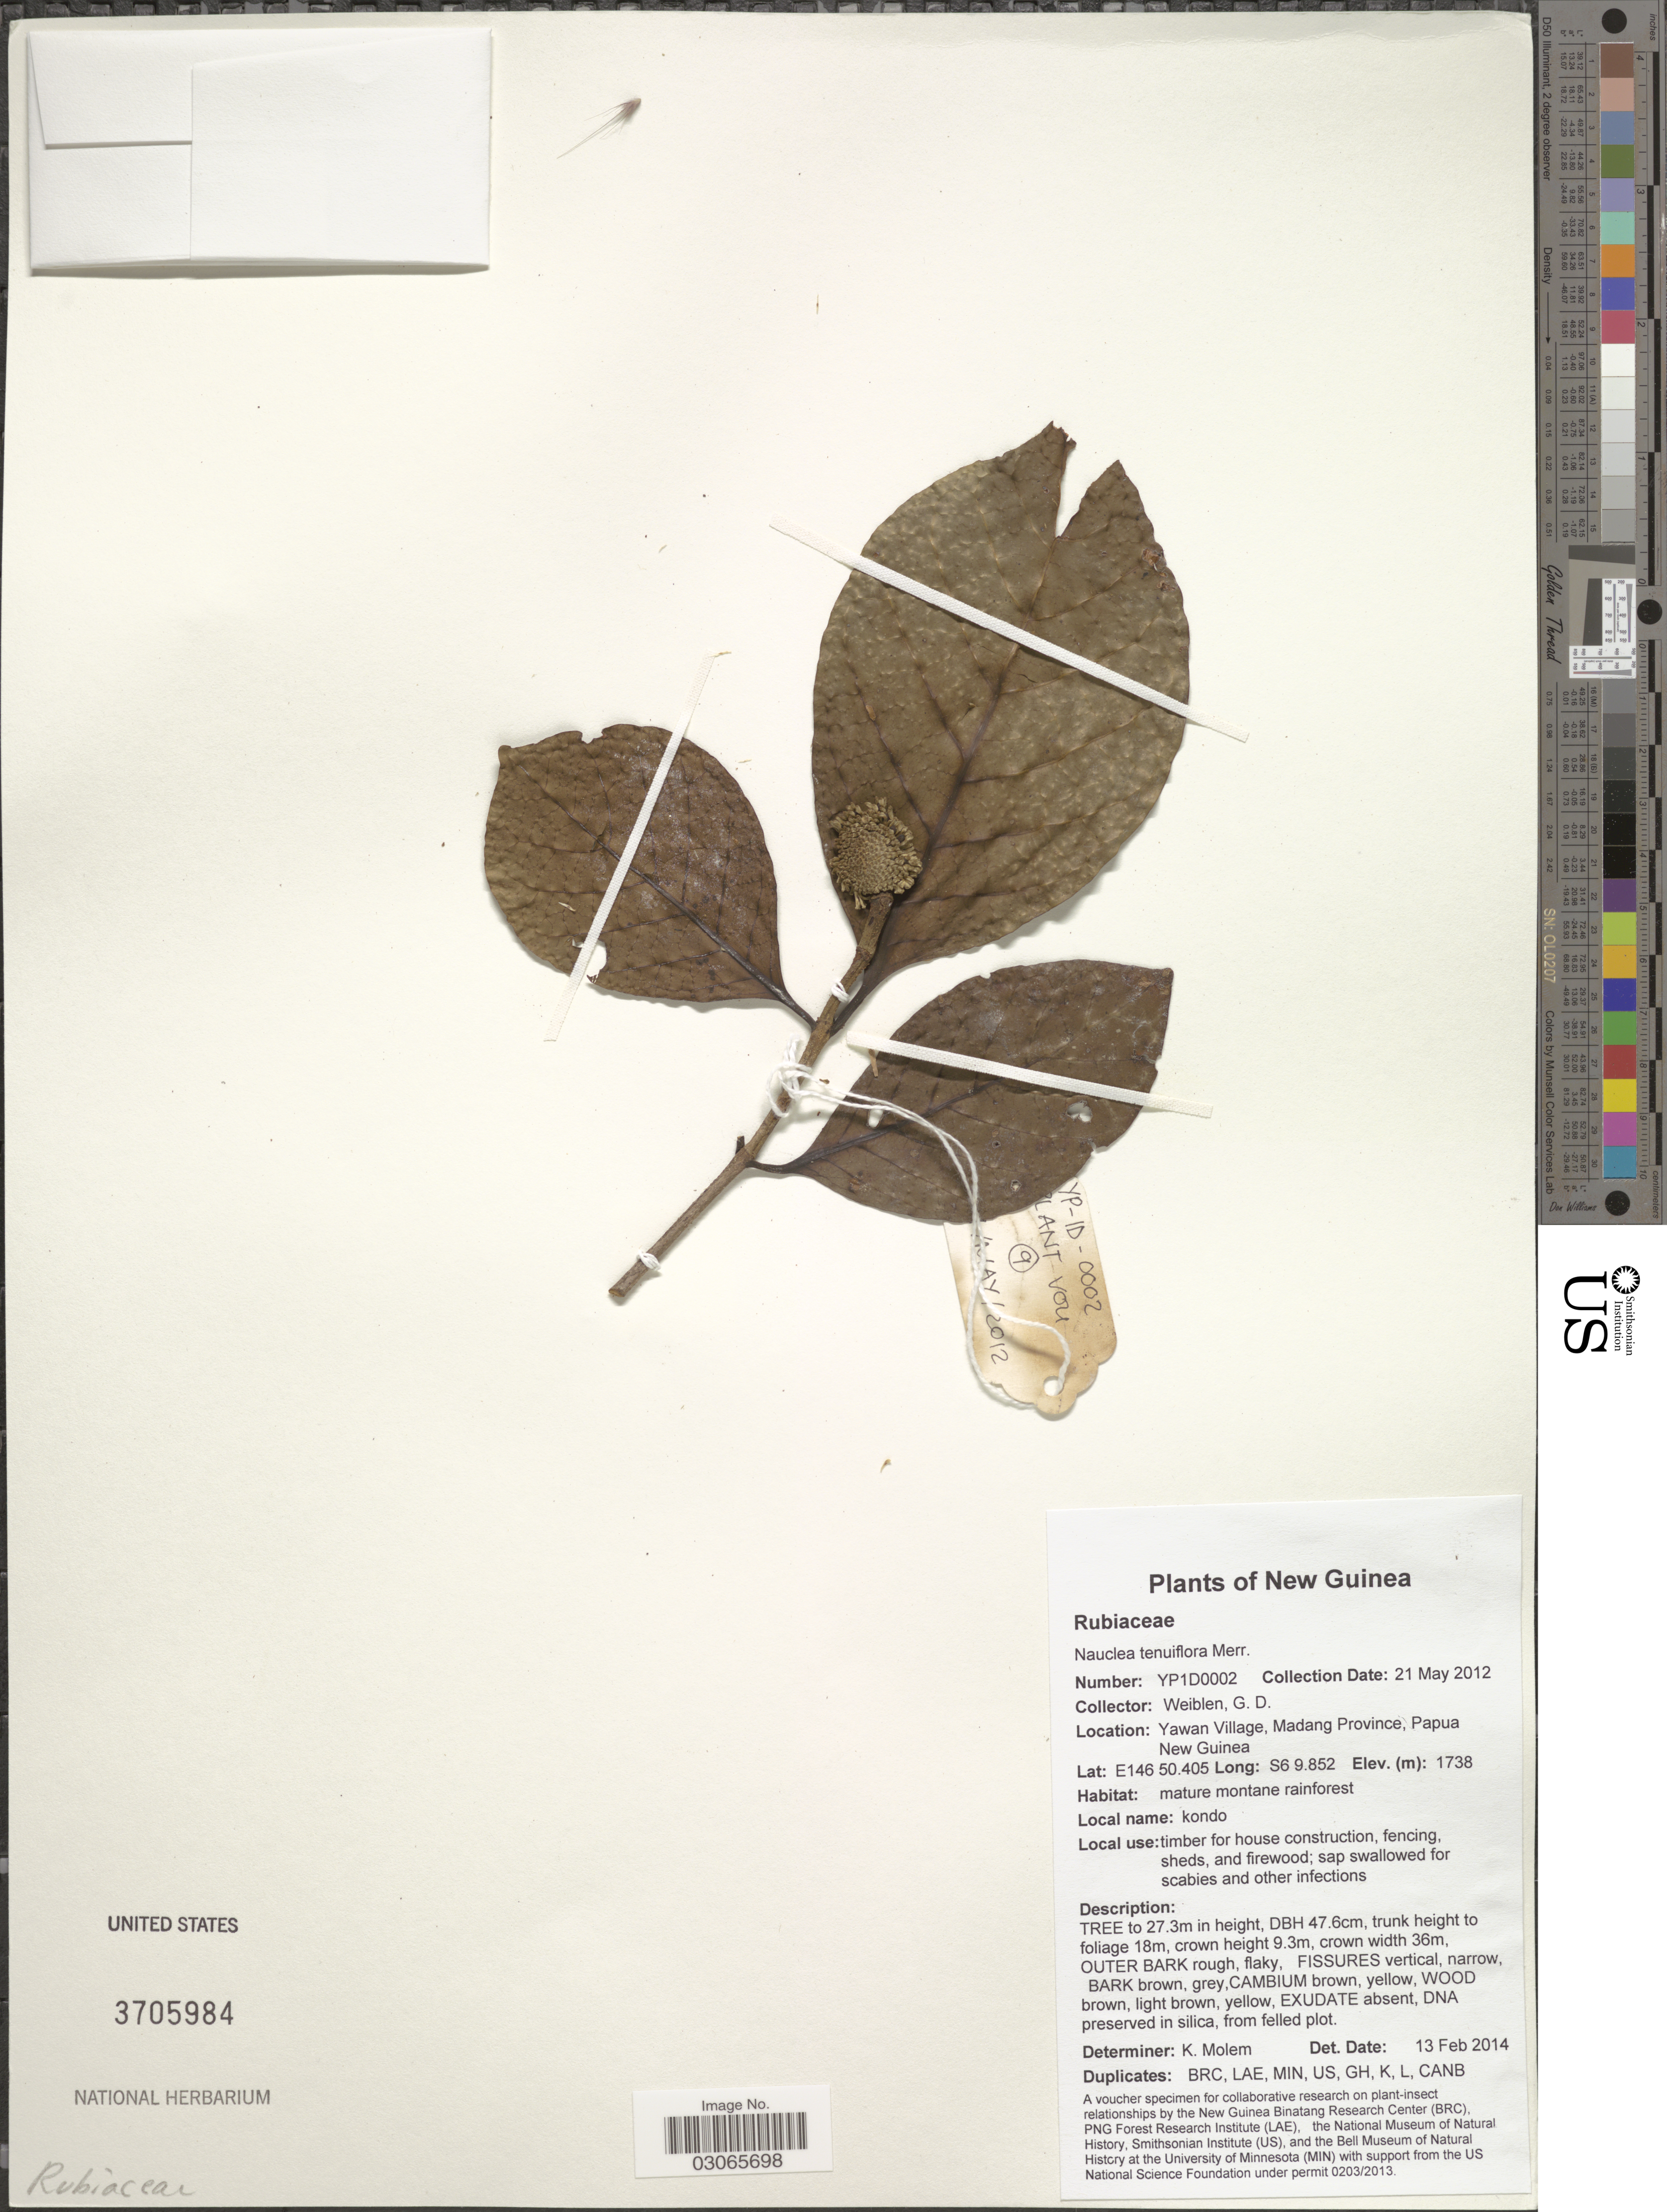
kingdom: Plantae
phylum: Tracheophyta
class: Magnoliopsida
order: Gentianales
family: Rubiaceae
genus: Nauclea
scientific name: Nauclea tenuiflora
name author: (Havil.) Merr.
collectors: G. D. Weiblen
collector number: YP1D0002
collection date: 2012-05-21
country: Papua New Guinea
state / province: Madang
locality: New Guinea. Yawan Village.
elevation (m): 1738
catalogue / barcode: US 3705984